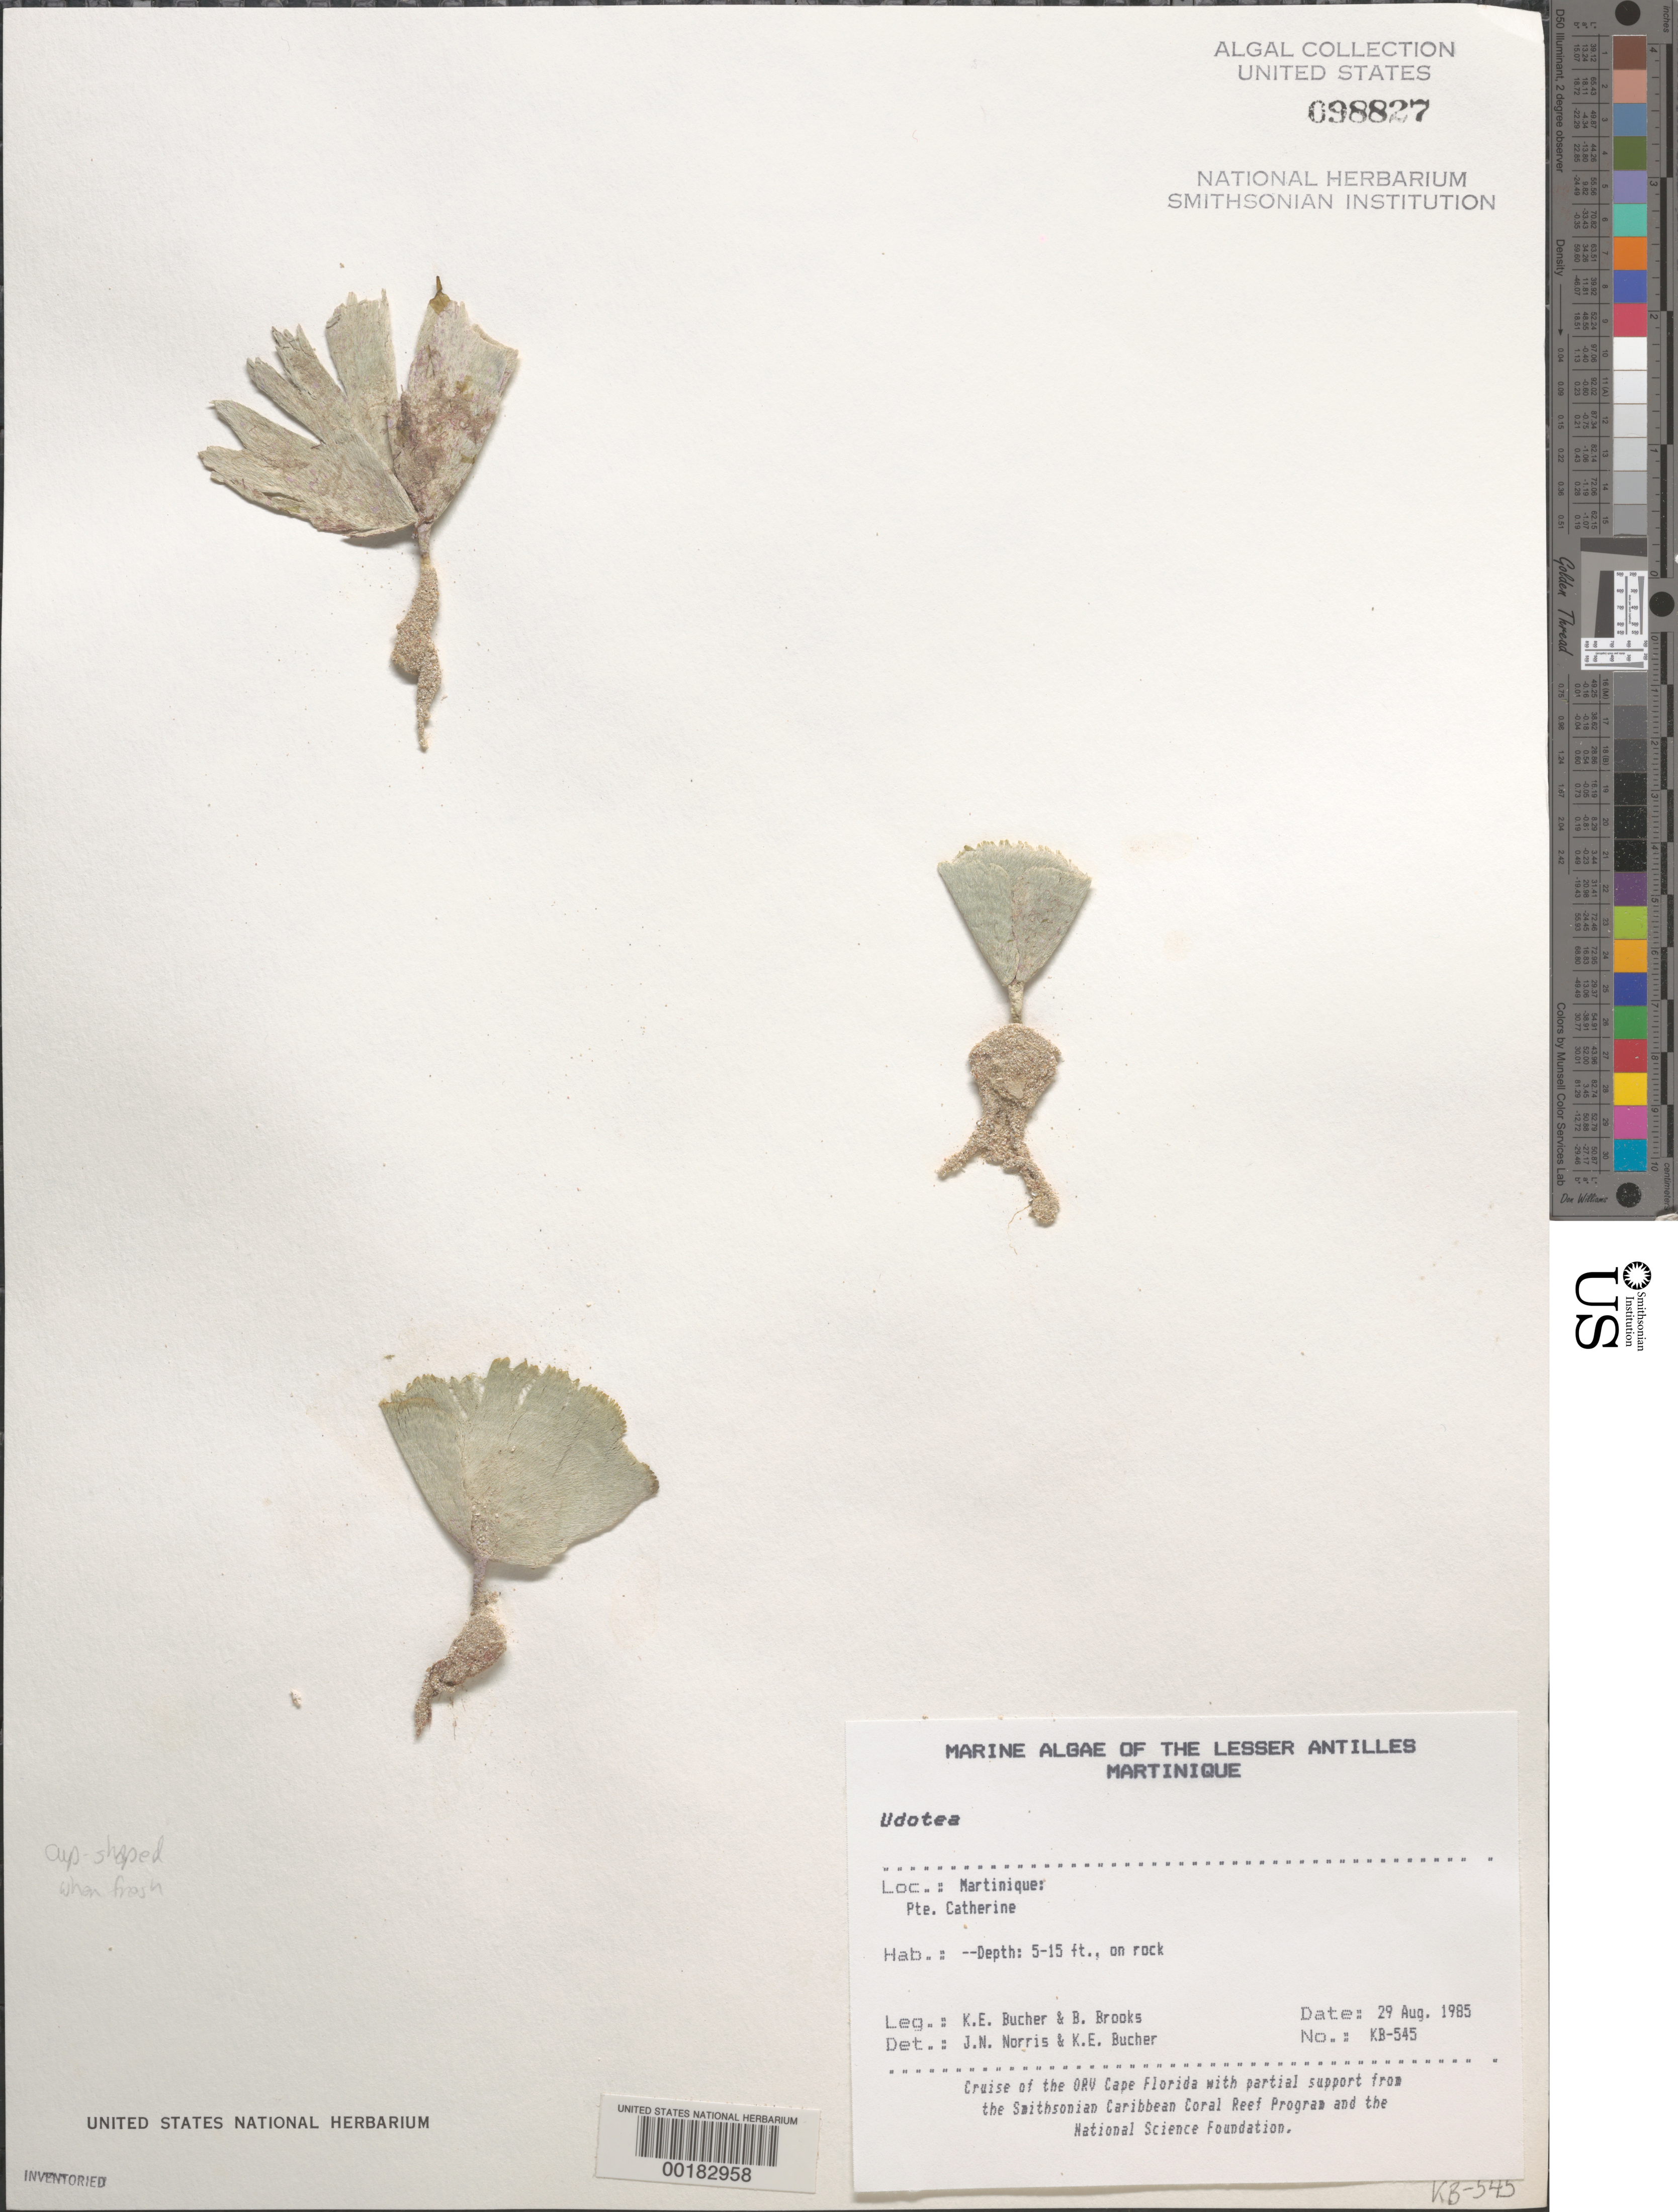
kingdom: Plantae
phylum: Chlorophyta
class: Ulvophyceae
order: Bryopsidales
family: Udoteaceae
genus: Udotea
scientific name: Udotea sp.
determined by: Norris, J. N.; Bucher, K. E.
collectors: K. E. Bucher & B. Brooks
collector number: Kb-545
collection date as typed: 29 Aug 1985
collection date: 1985-08-29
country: Martinique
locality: Pointe Catherine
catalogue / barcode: US 98827